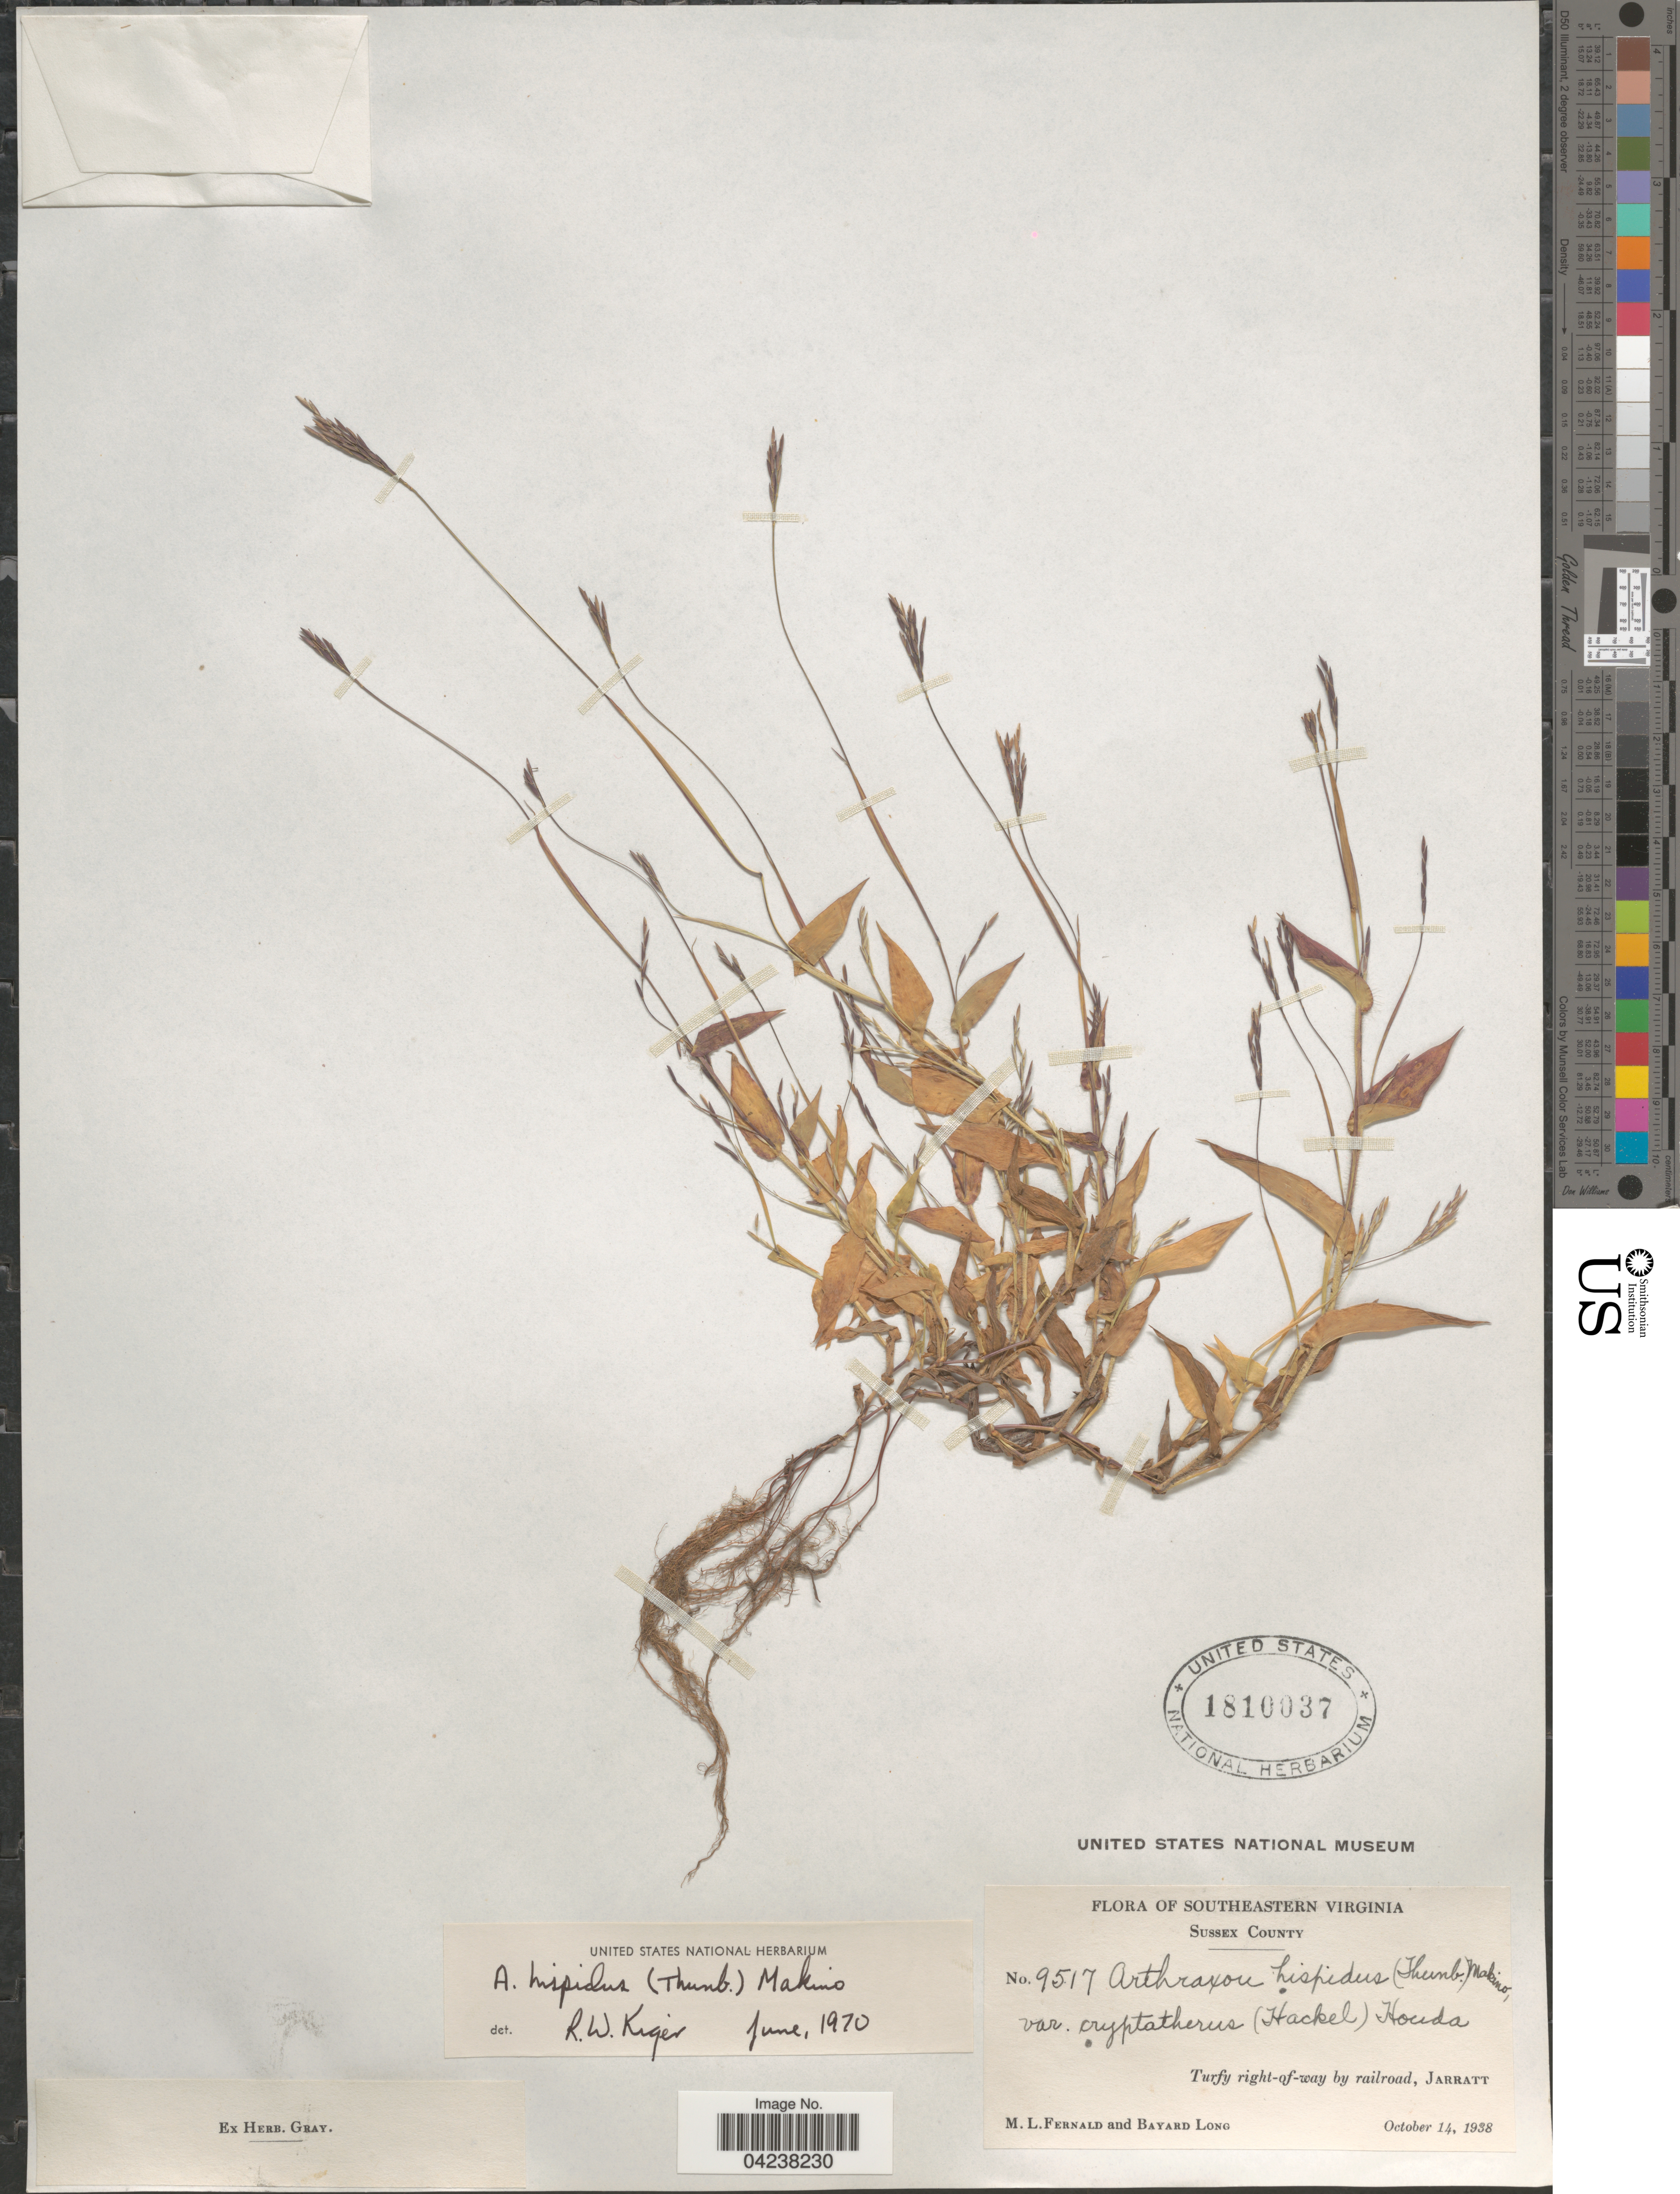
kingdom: Plantae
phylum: Tracheophyta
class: Liliopsida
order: Poales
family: Poaceae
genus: Arthraxon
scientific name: Arthraxon hispidus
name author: (Thunb.) Makino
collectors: M. L. Fernald & B. Long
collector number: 9517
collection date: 1938-10-14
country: United States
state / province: Virginia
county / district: Sussex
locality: Southeastern Virginia. Sessex County. Turfy right-of-way by railroad, Jarratt.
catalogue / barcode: US 1810037